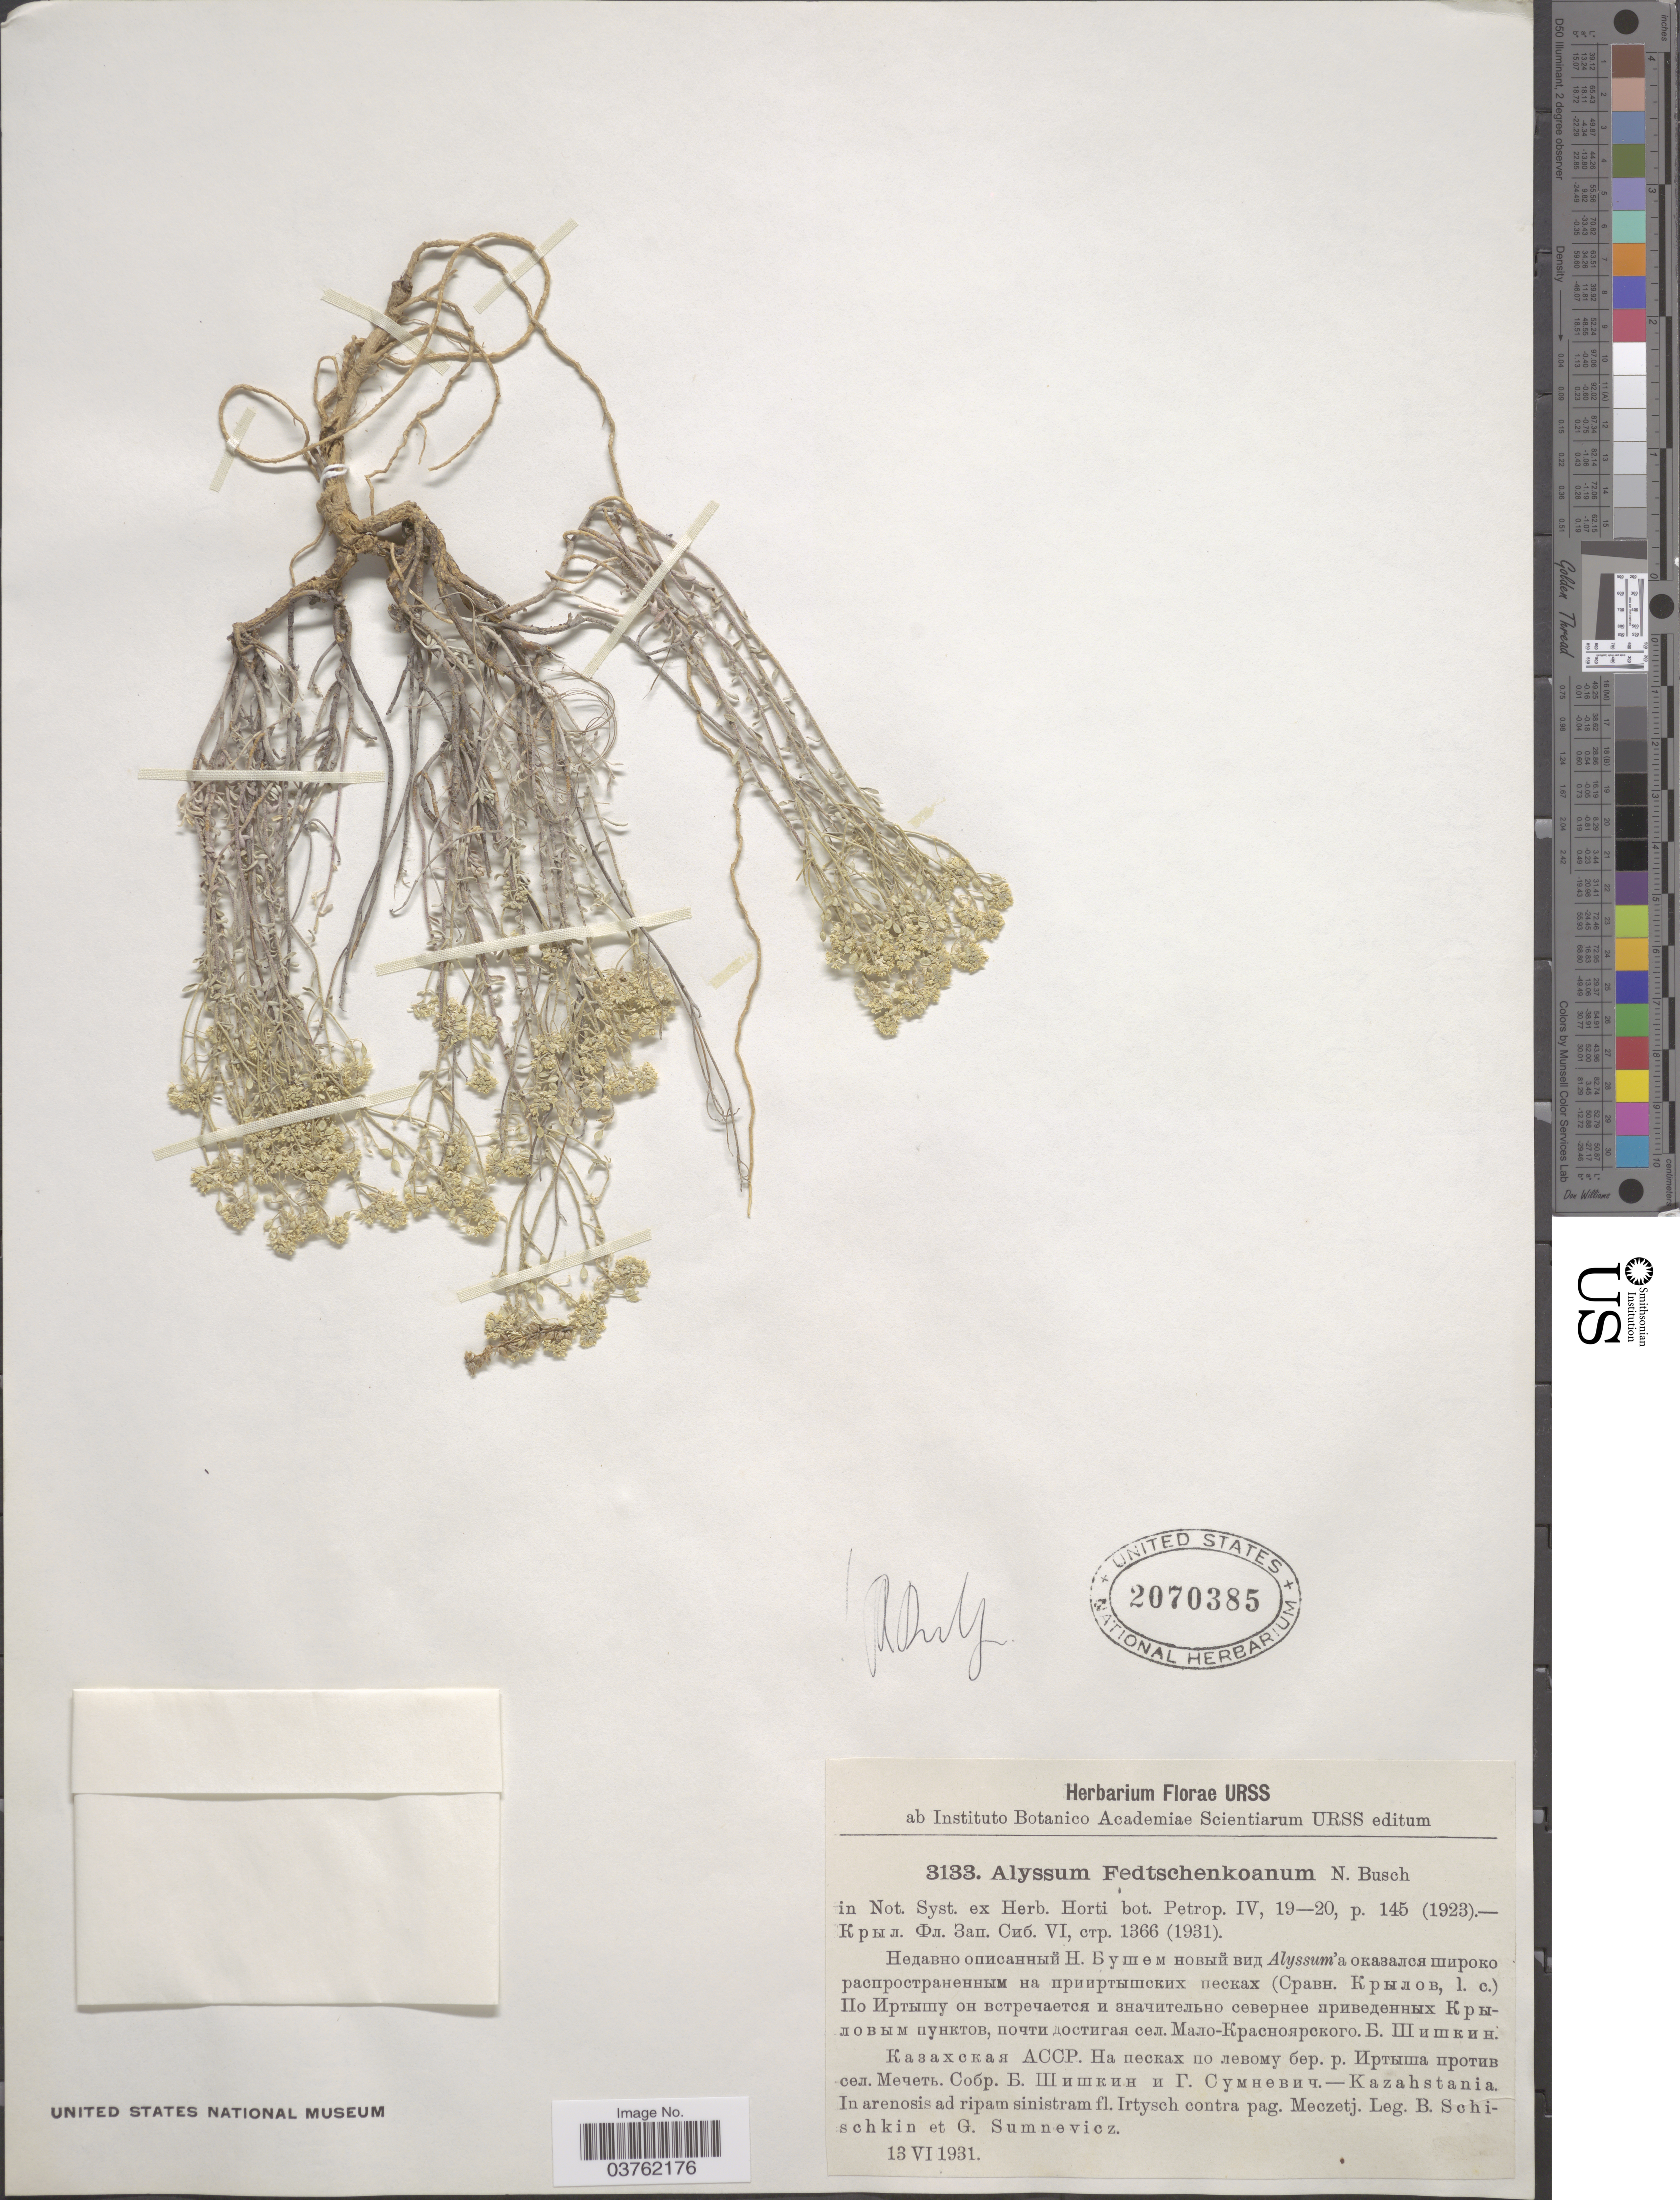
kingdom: Plantae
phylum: Tracheophyta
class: Magnoliopsida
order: Brassicales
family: Brassicaceae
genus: Alyssum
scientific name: Alyssum fedtschenkoanum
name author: N. Busch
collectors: B. Schischkin & G. Sumnevicz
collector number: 3133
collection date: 1931-06-13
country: Kazakhstan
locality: In arenosis ad ripam sinistram fl. Irtysch contra pag. Meczetj.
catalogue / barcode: US 2070385